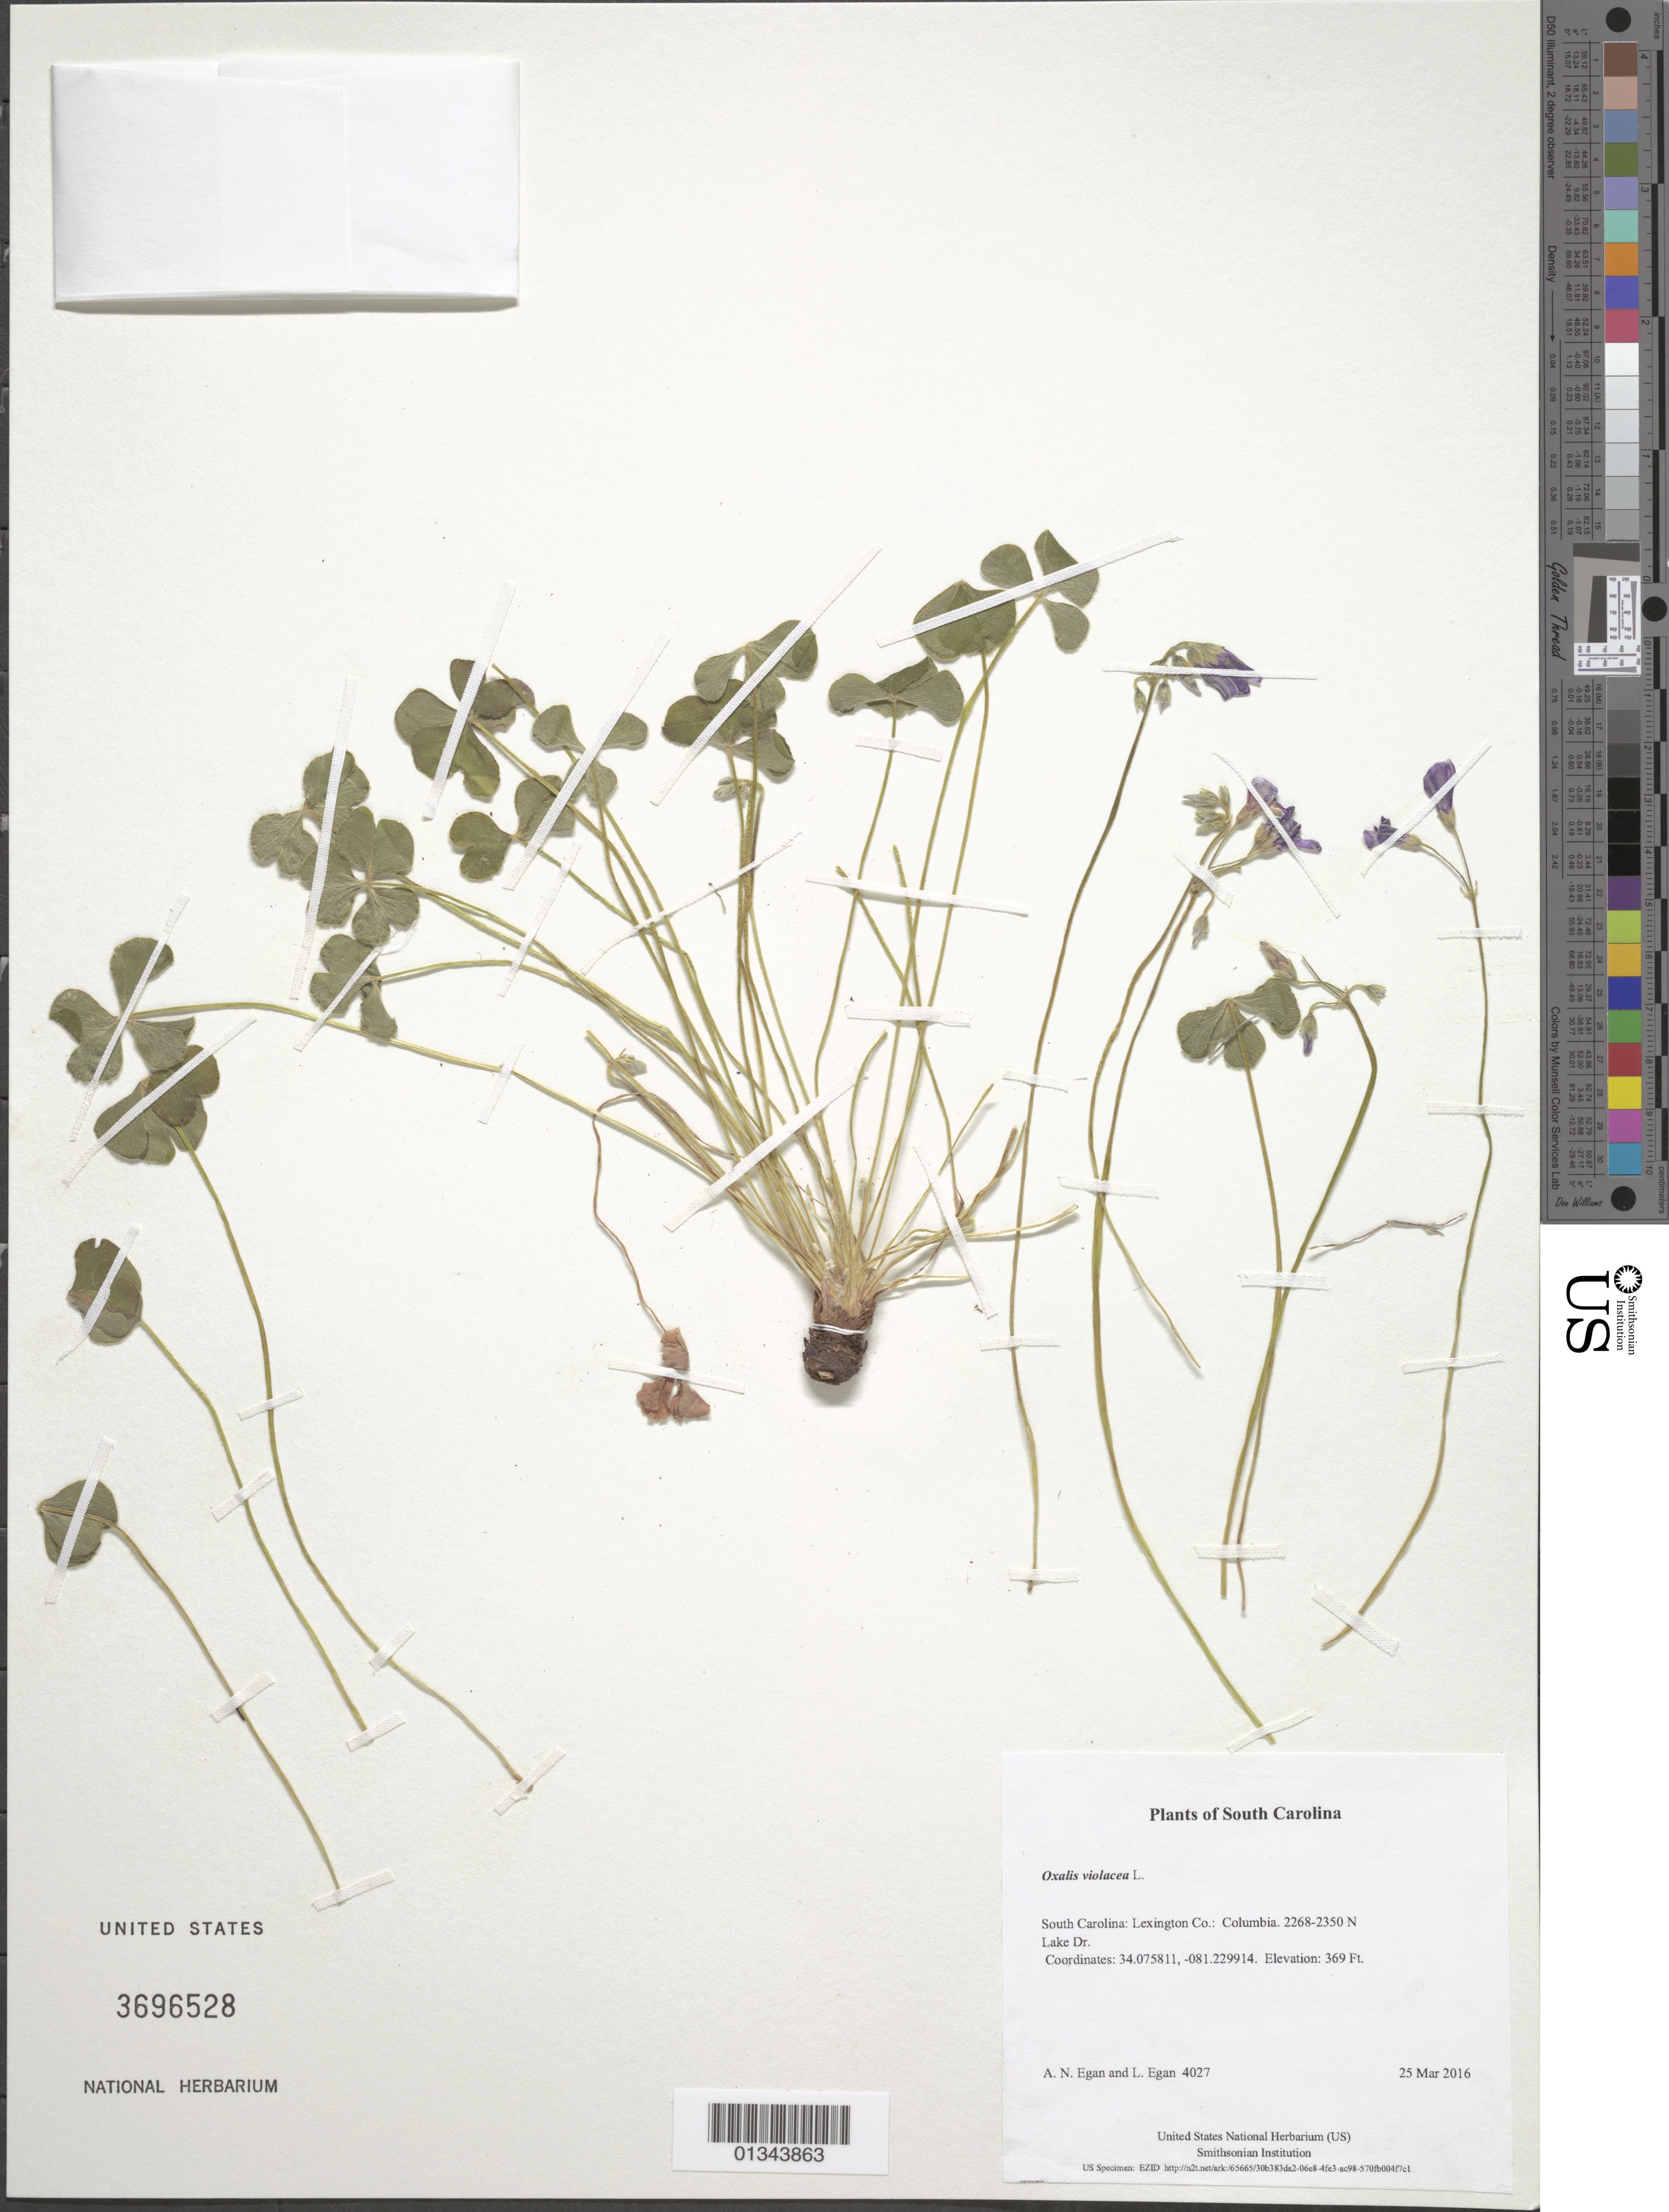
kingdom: Plantae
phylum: Tracheophyta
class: Magnoliopsida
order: Oxalidales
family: Oxalidaceae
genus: Oxalis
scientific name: Oxalis violacea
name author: L.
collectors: A. N. Egan & L. Egan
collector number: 4027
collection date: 2016-03-25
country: United States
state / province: South Carolina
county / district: Lexington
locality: Columbia. 2268-2350 N Lake Dr.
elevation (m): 112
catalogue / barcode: US 3696528